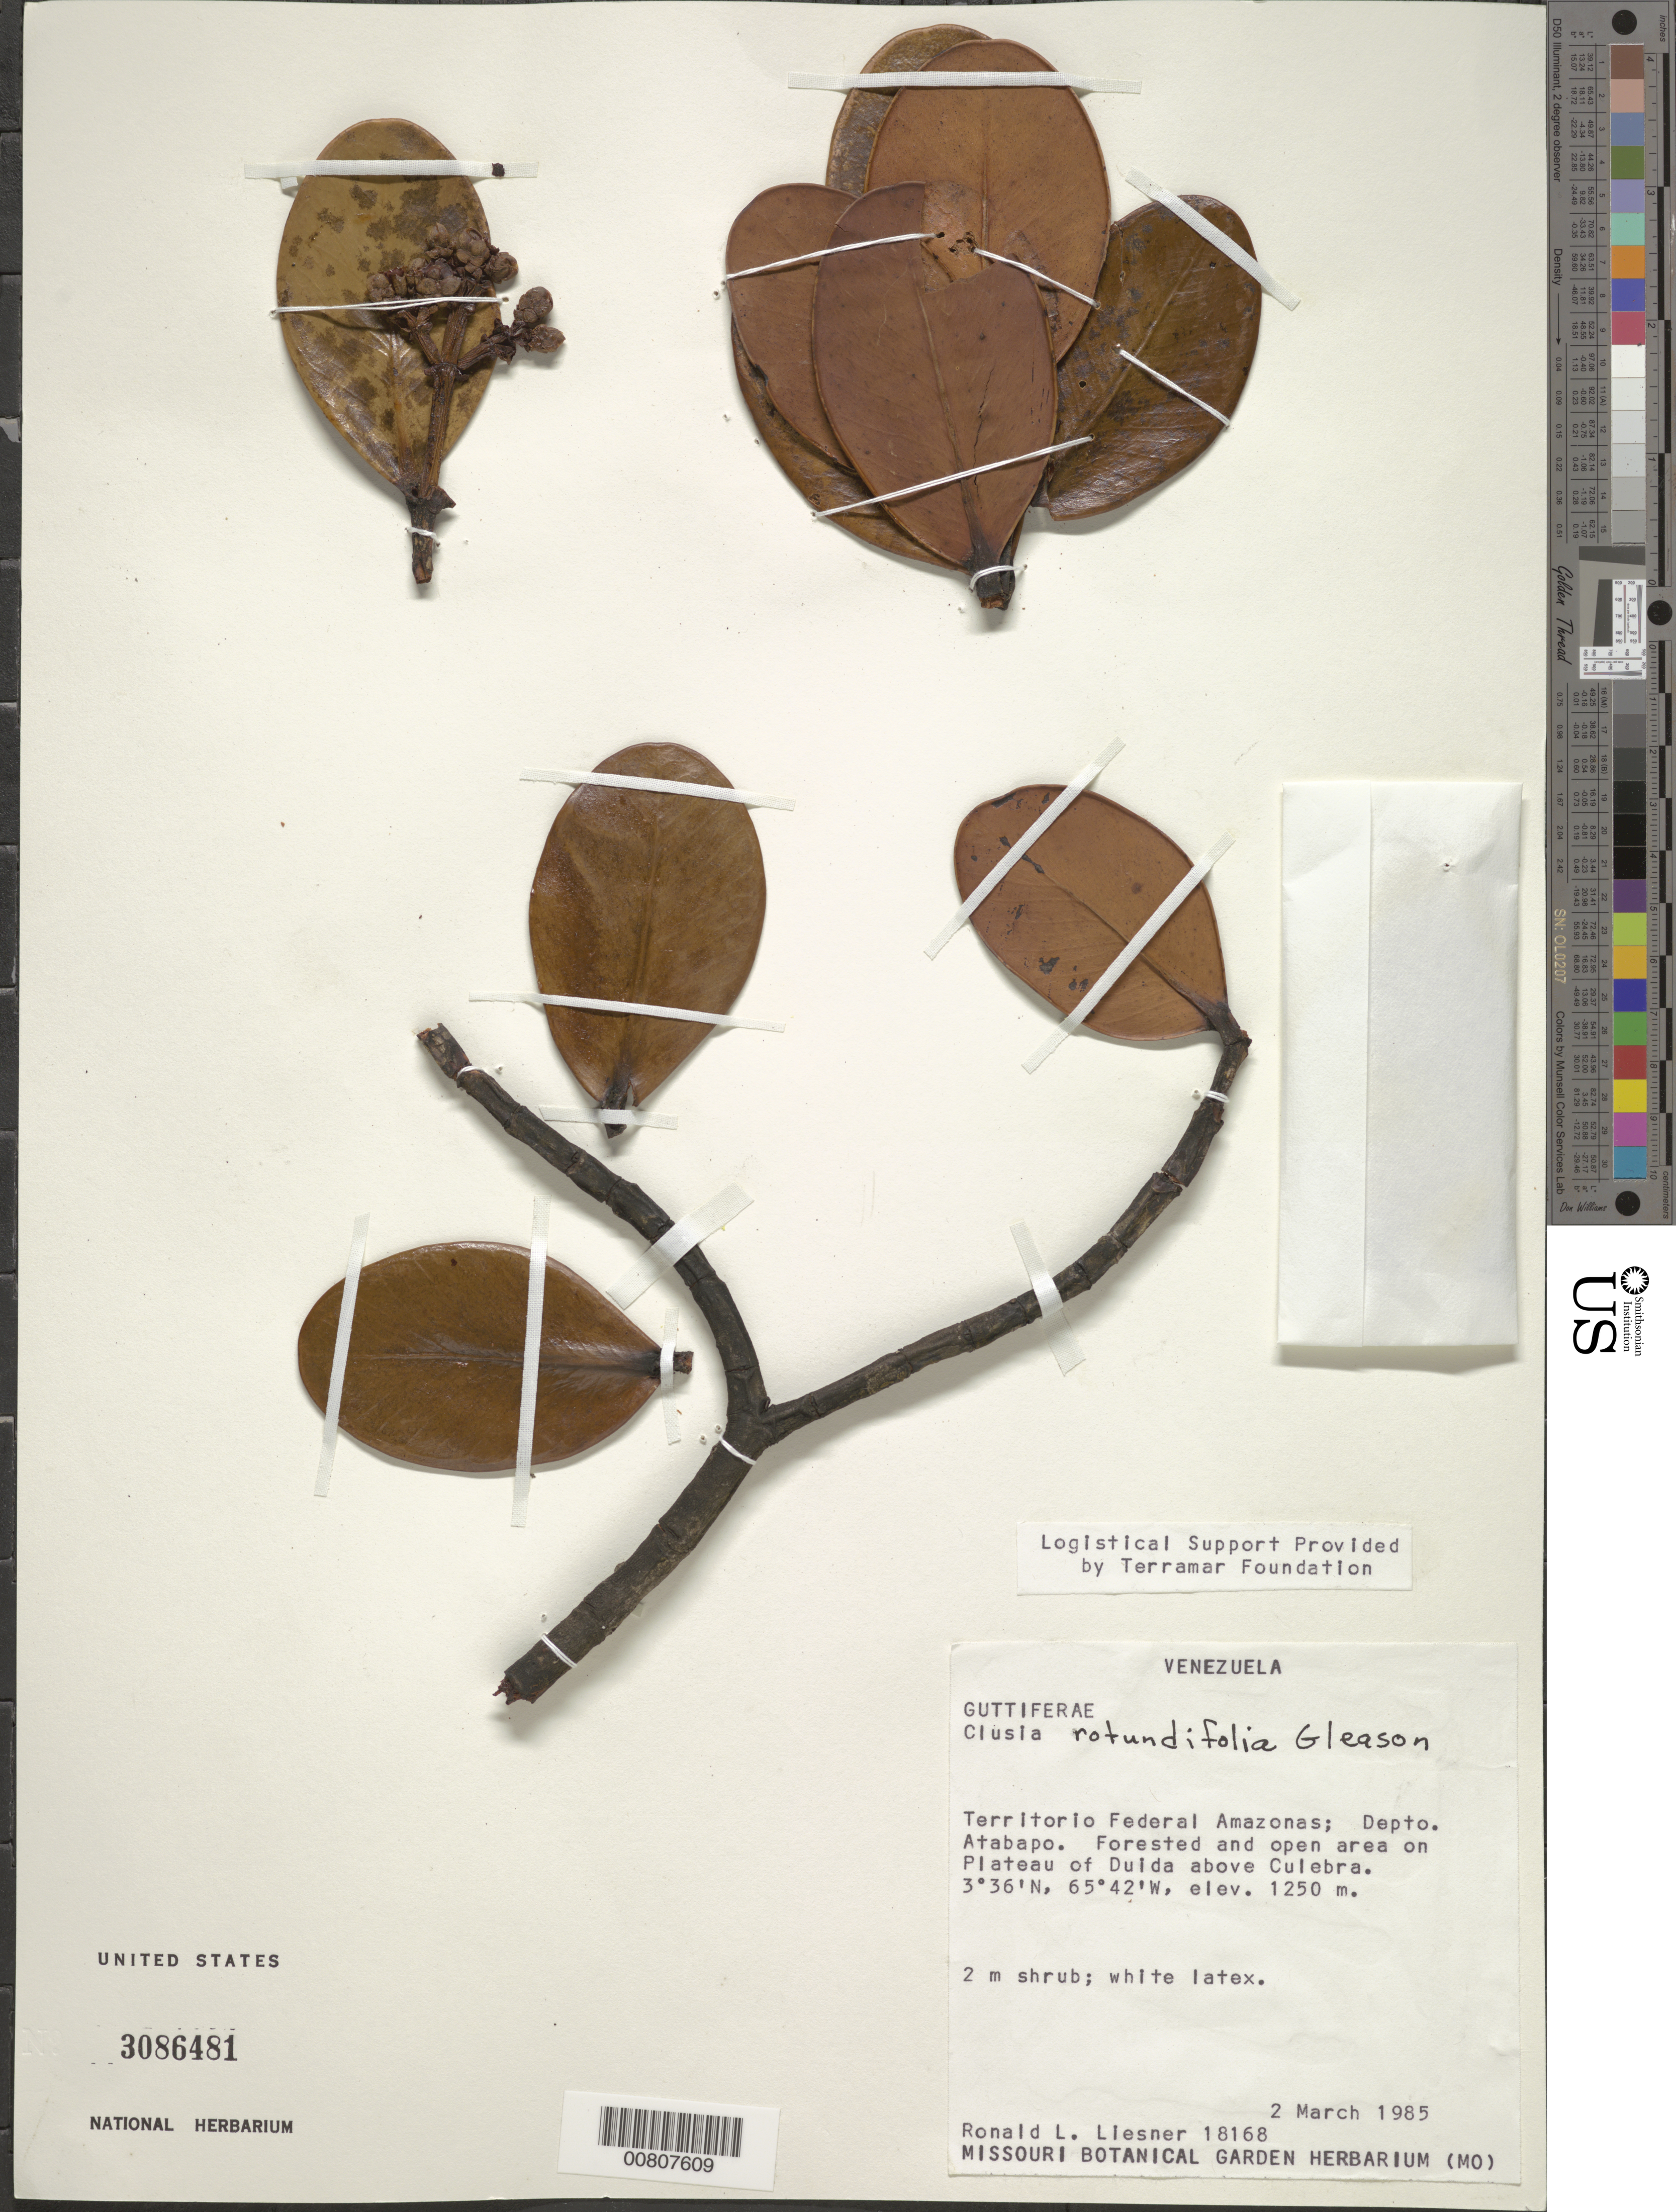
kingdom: Plantae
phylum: Tracheophyta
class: Magnoliopsida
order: Malpighiales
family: Clusiaceae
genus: Clusia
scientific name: Clusia rotundifolia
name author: Gleason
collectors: R. L. Liesner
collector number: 18168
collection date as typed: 2-Mar-85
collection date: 1985-03-02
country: Venezuela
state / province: Amazonas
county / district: Atabapo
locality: Duida Plateau, above Culebra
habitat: Forested and open area on plateau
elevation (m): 1250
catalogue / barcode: US 3086481